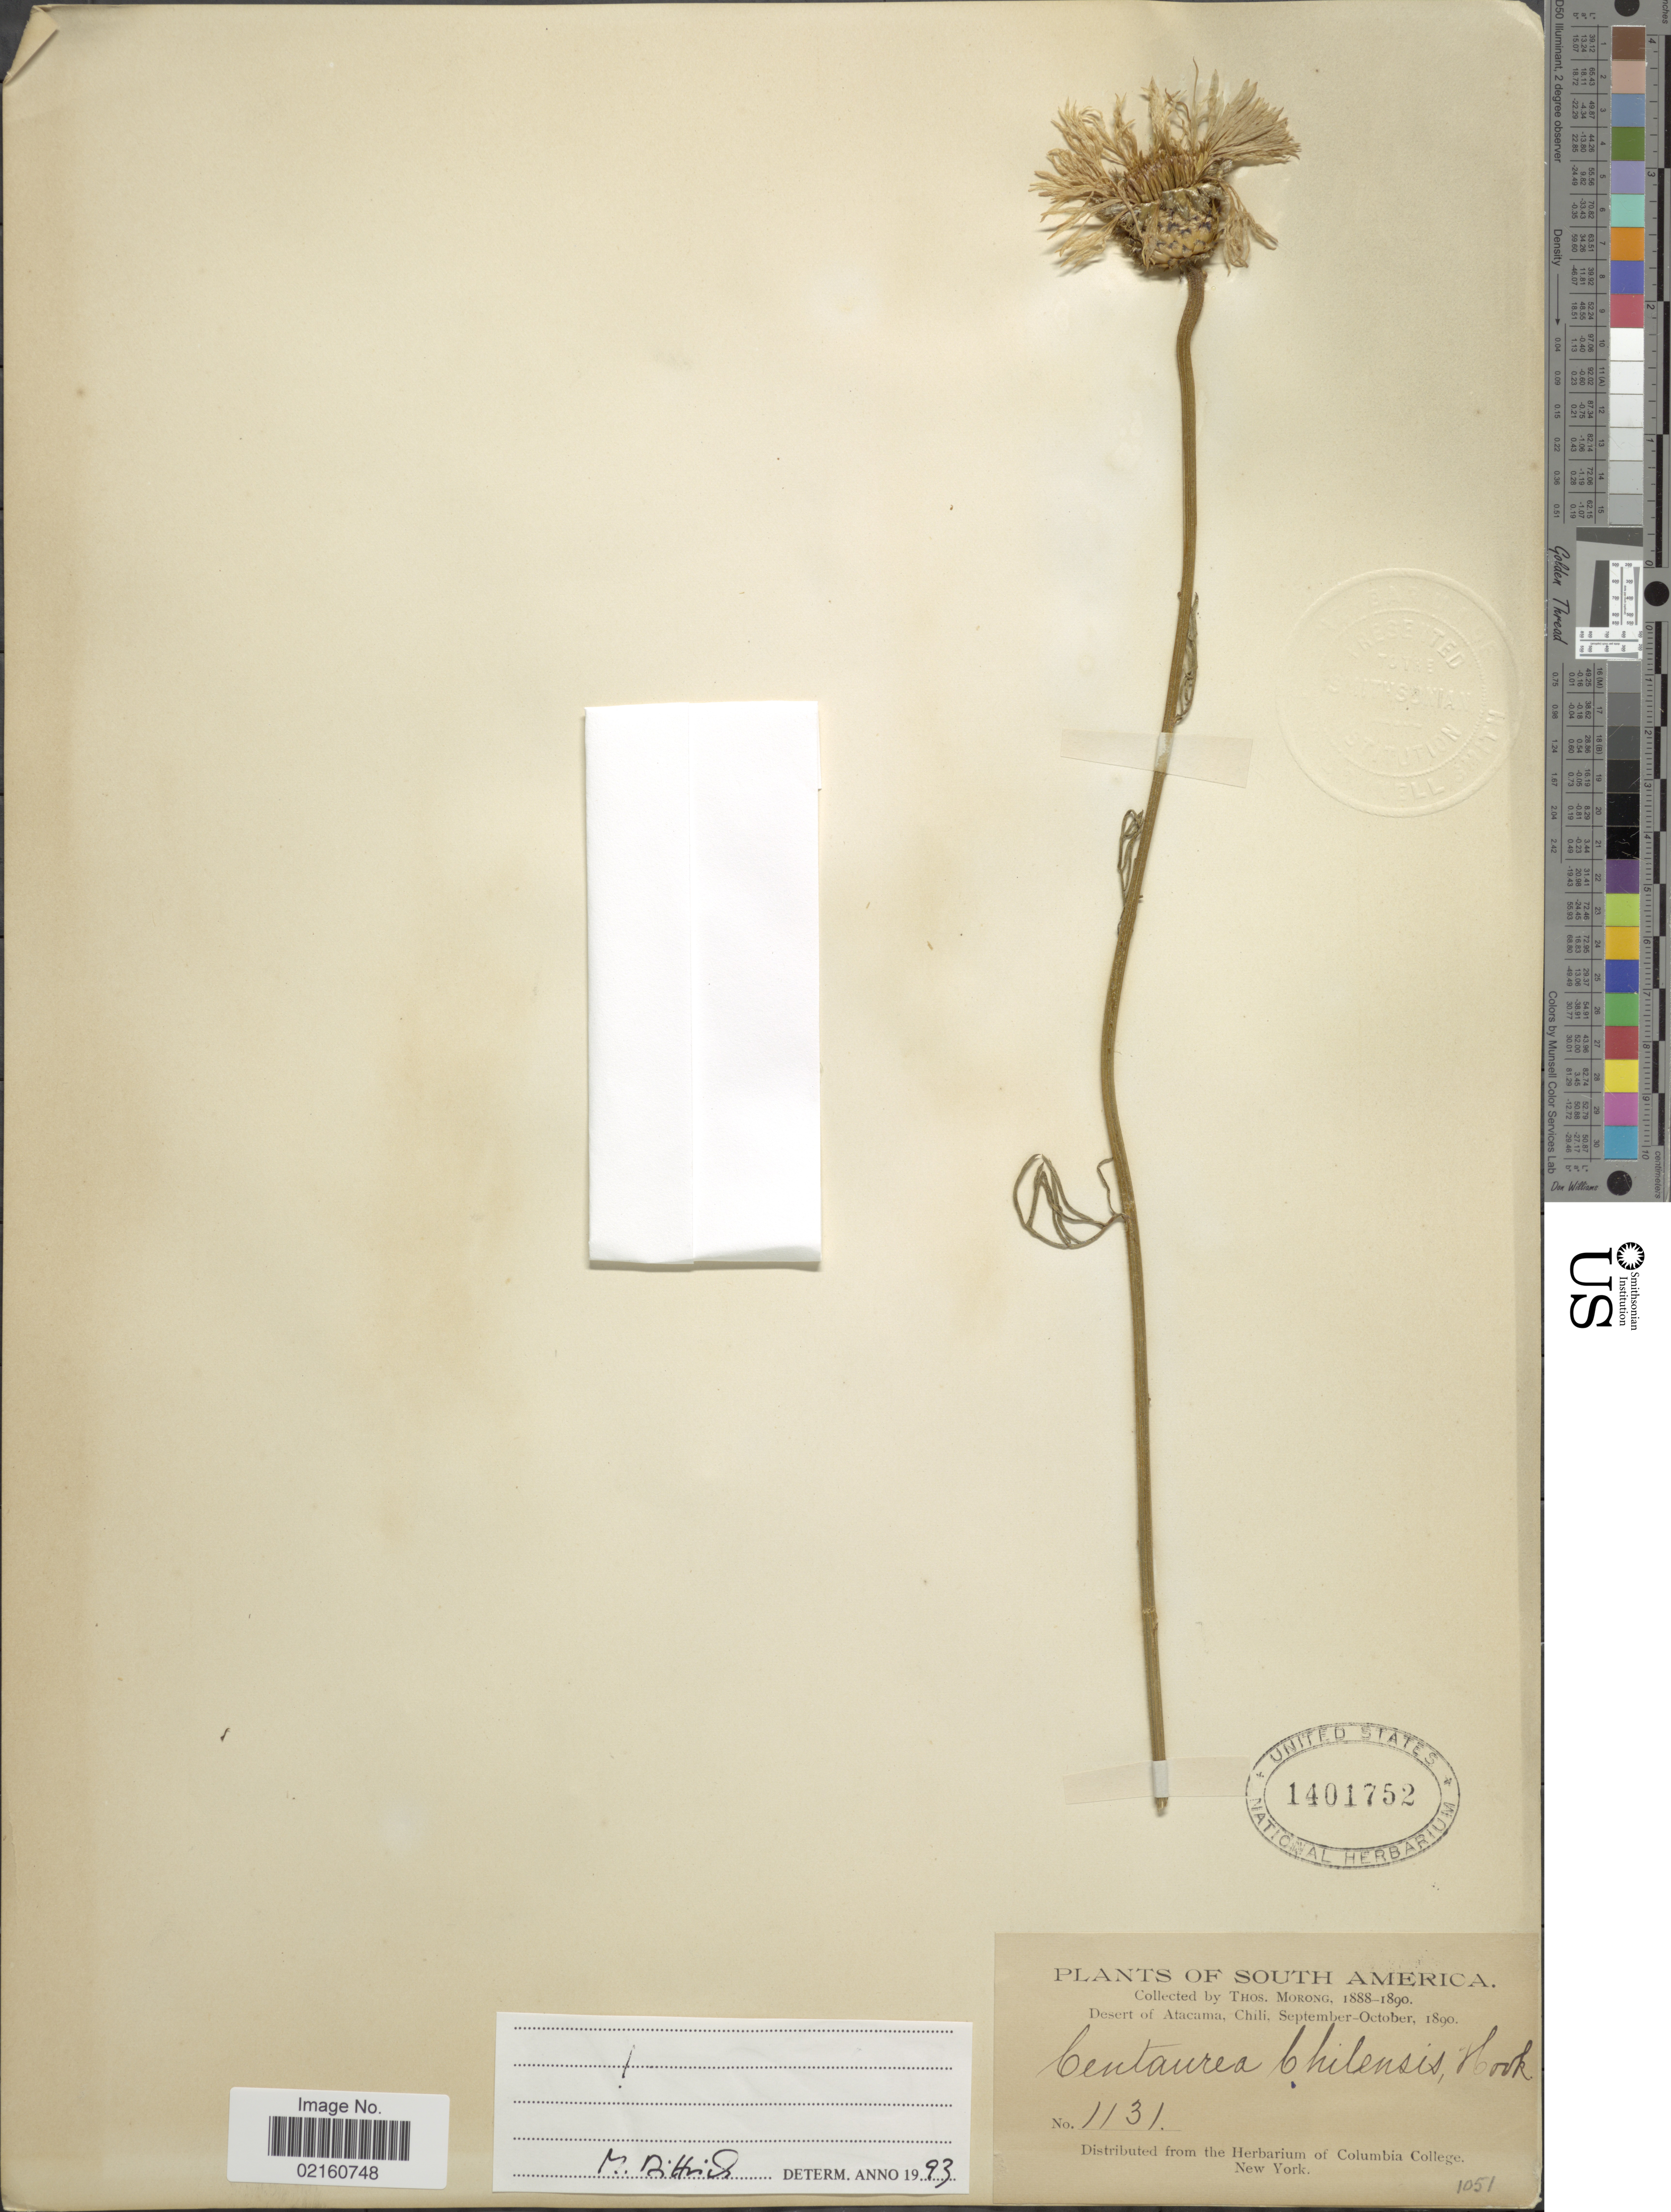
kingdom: Plantae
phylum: Tracheophyta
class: Magnoliopsida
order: Asterales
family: Asteraceae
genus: Centaurea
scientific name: Centaurea chilensis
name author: Bertero ex Hook. & Arn.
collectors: ex herb. T. Morong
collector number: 1131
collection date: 1890-09/1890-10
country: Chile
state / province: Atacama (III)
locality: South America, Desert of Atacama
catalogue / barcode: US 1401752